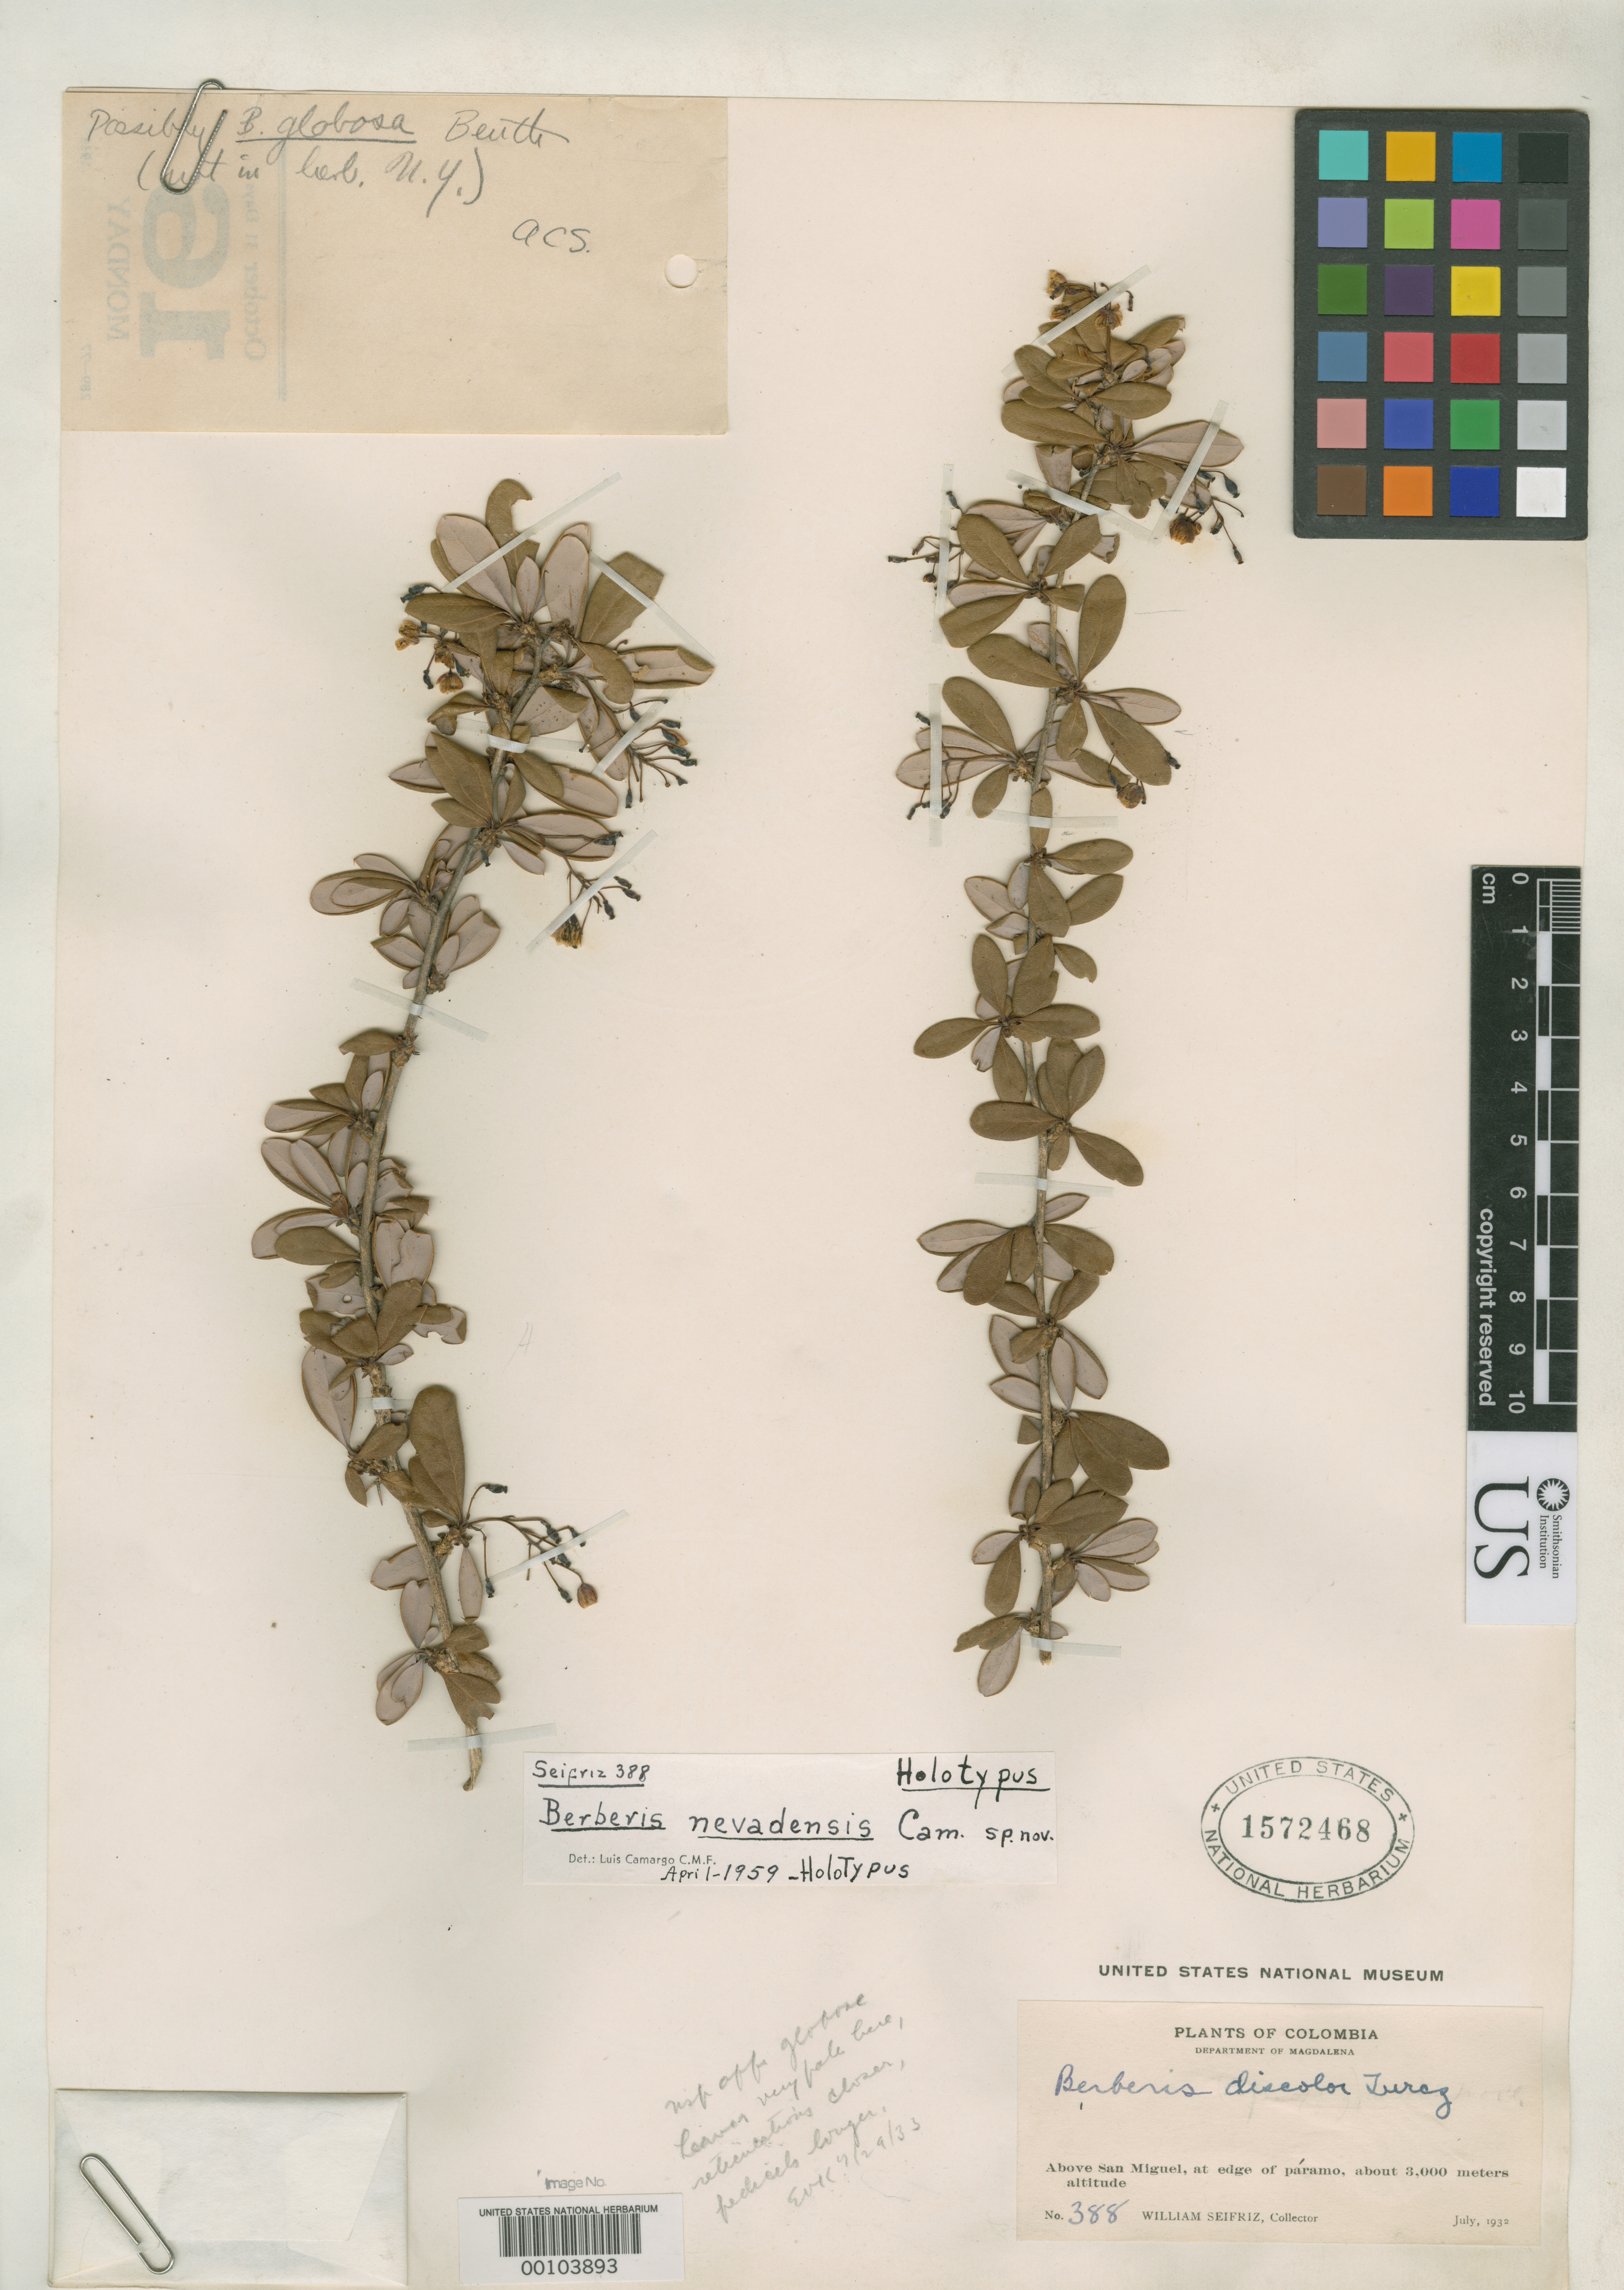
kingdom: Plantae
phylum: Tracheophyta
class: Magnoliopsida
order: Ranunculales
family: Berberidaceae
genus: Berberis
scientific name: Berberis nevadensis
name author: L.A. Camargo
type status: Holotype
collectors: W. Seifriz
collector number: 388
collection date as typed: Jul 1932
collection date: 1932-07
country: Colombia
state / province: Magdalena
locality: Sal Miguel.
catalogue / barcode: US 1572468